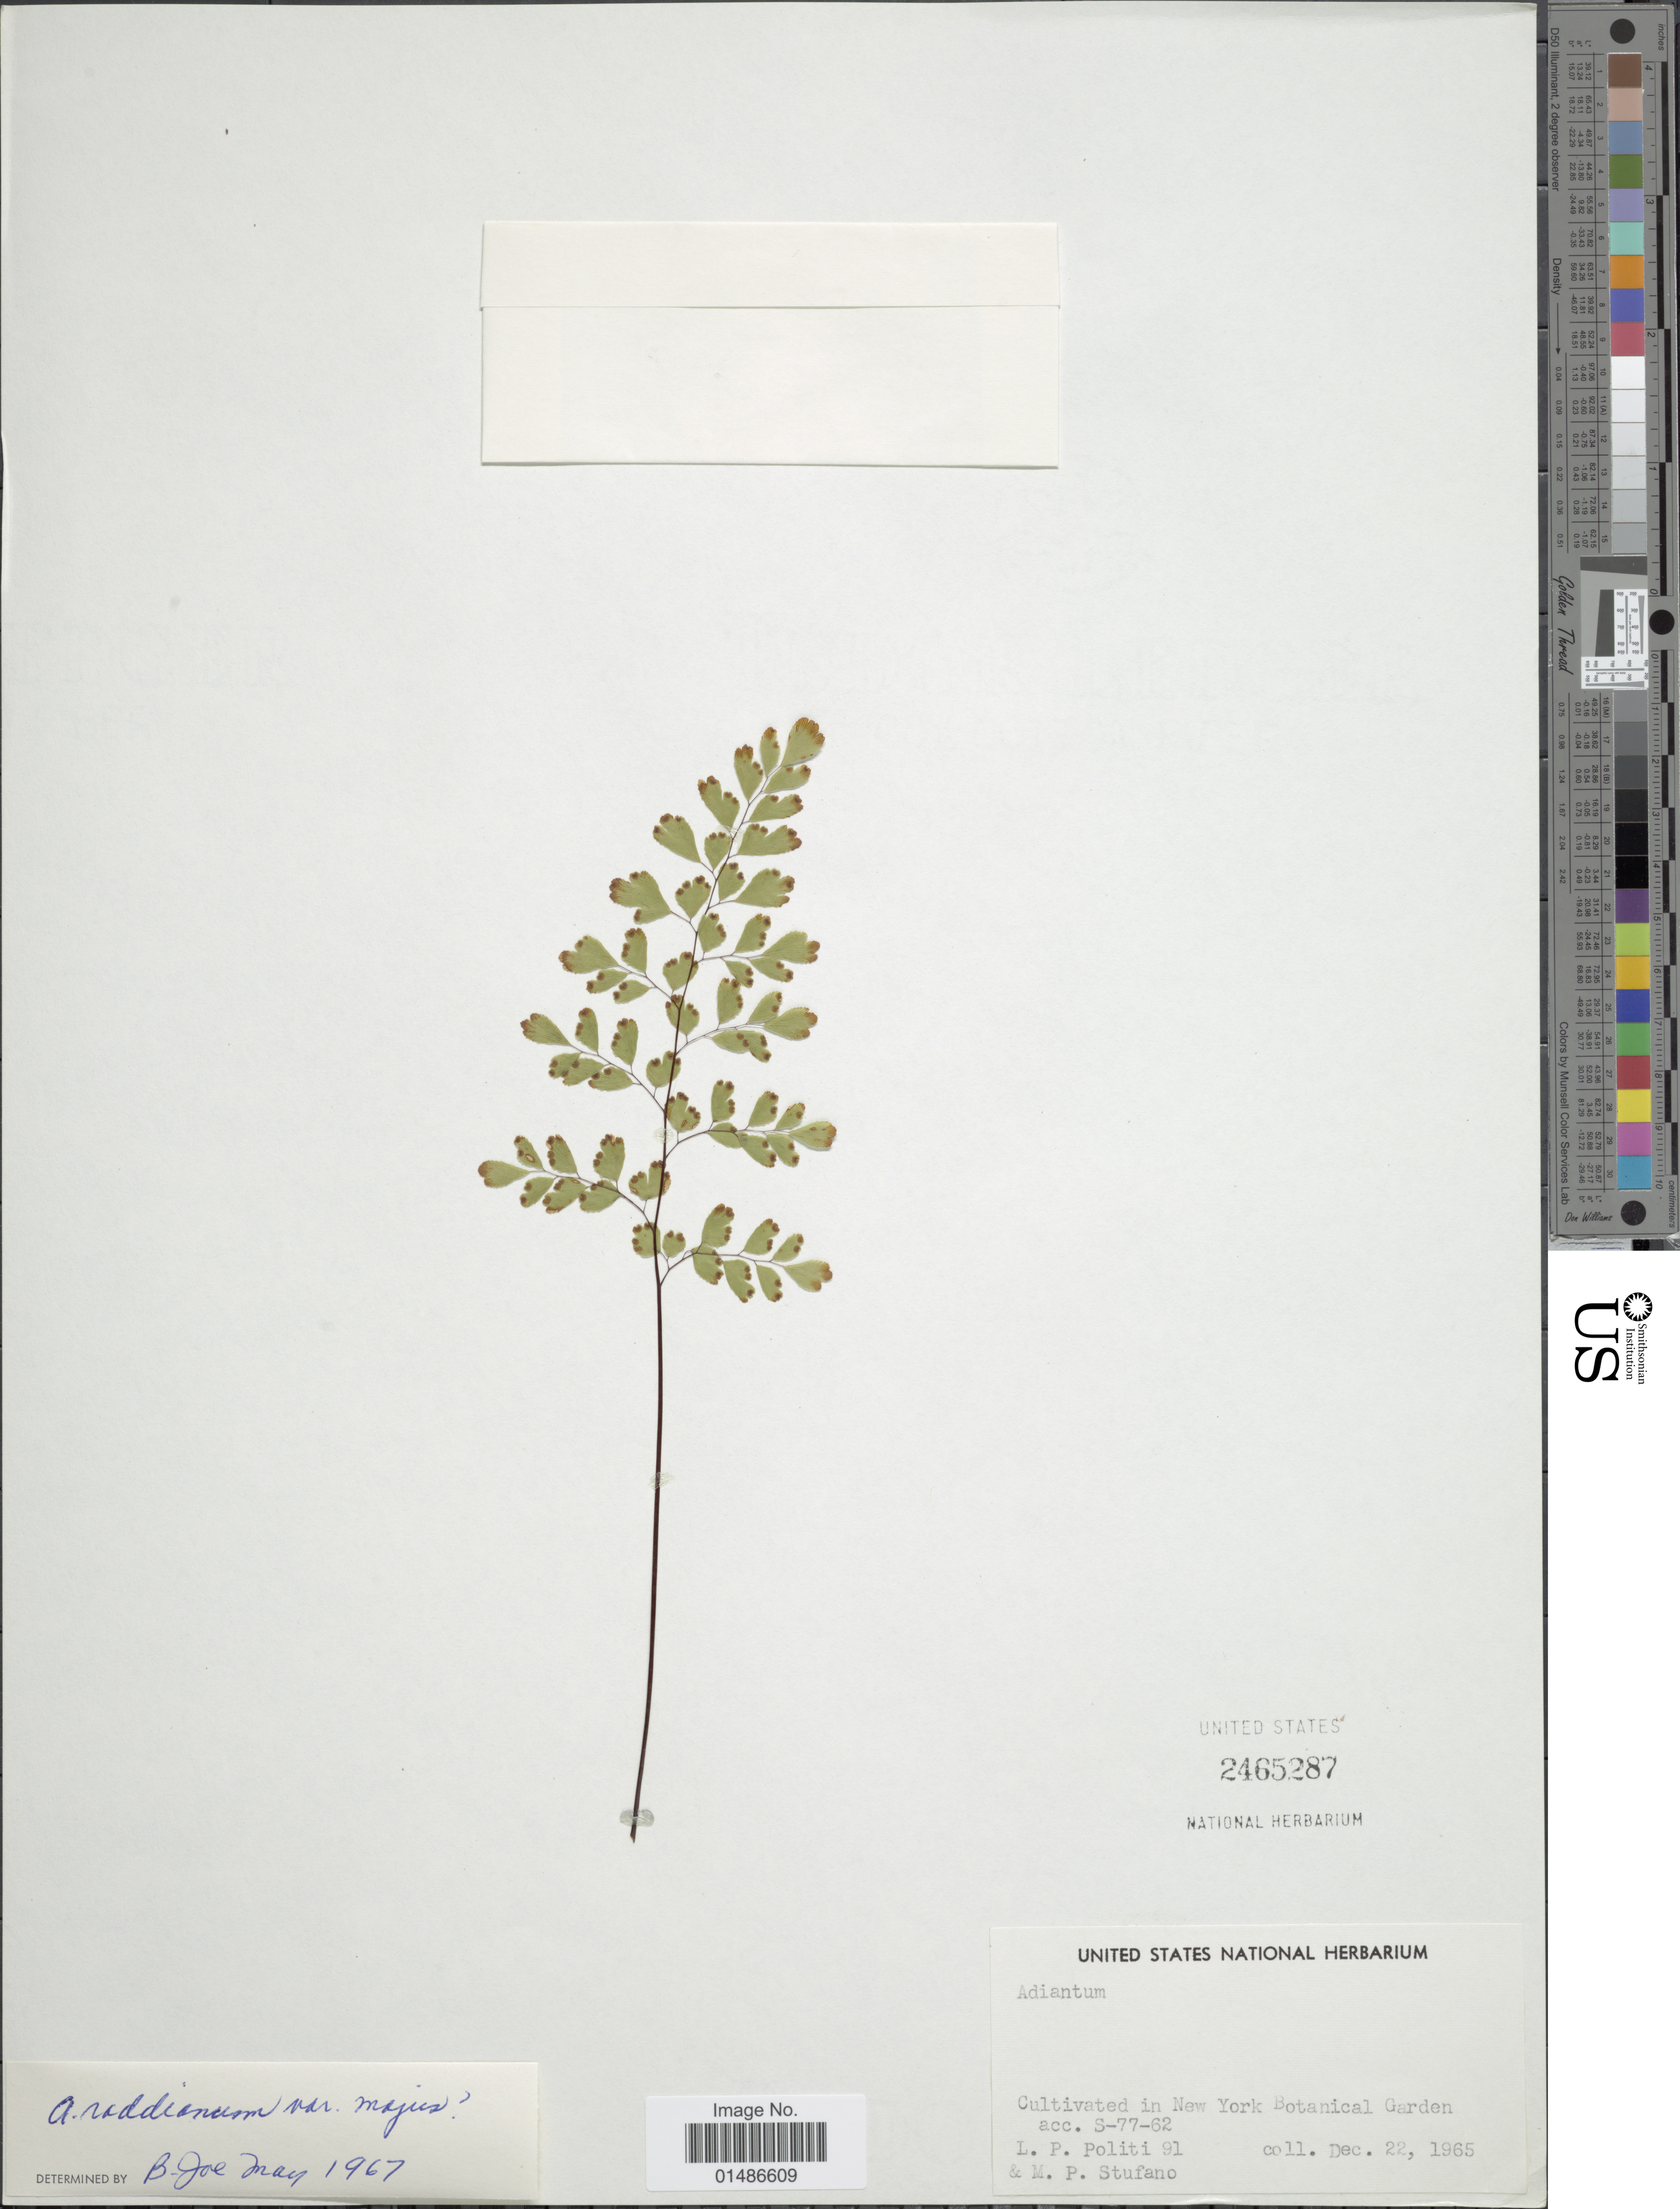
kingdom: Plantae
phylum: Tracheophyta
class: Polypodiopsida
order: Polypodiales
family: Pteridaceae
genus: Adiantum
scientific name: Adiantum raddianum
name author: C. Presl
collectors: L. Politi & M. Stufano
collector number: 91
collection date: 1965-12-22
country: United States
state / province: New York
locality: Cultivated in New York Botanical Garden acc. S-77-62.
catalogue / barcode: US 2465287